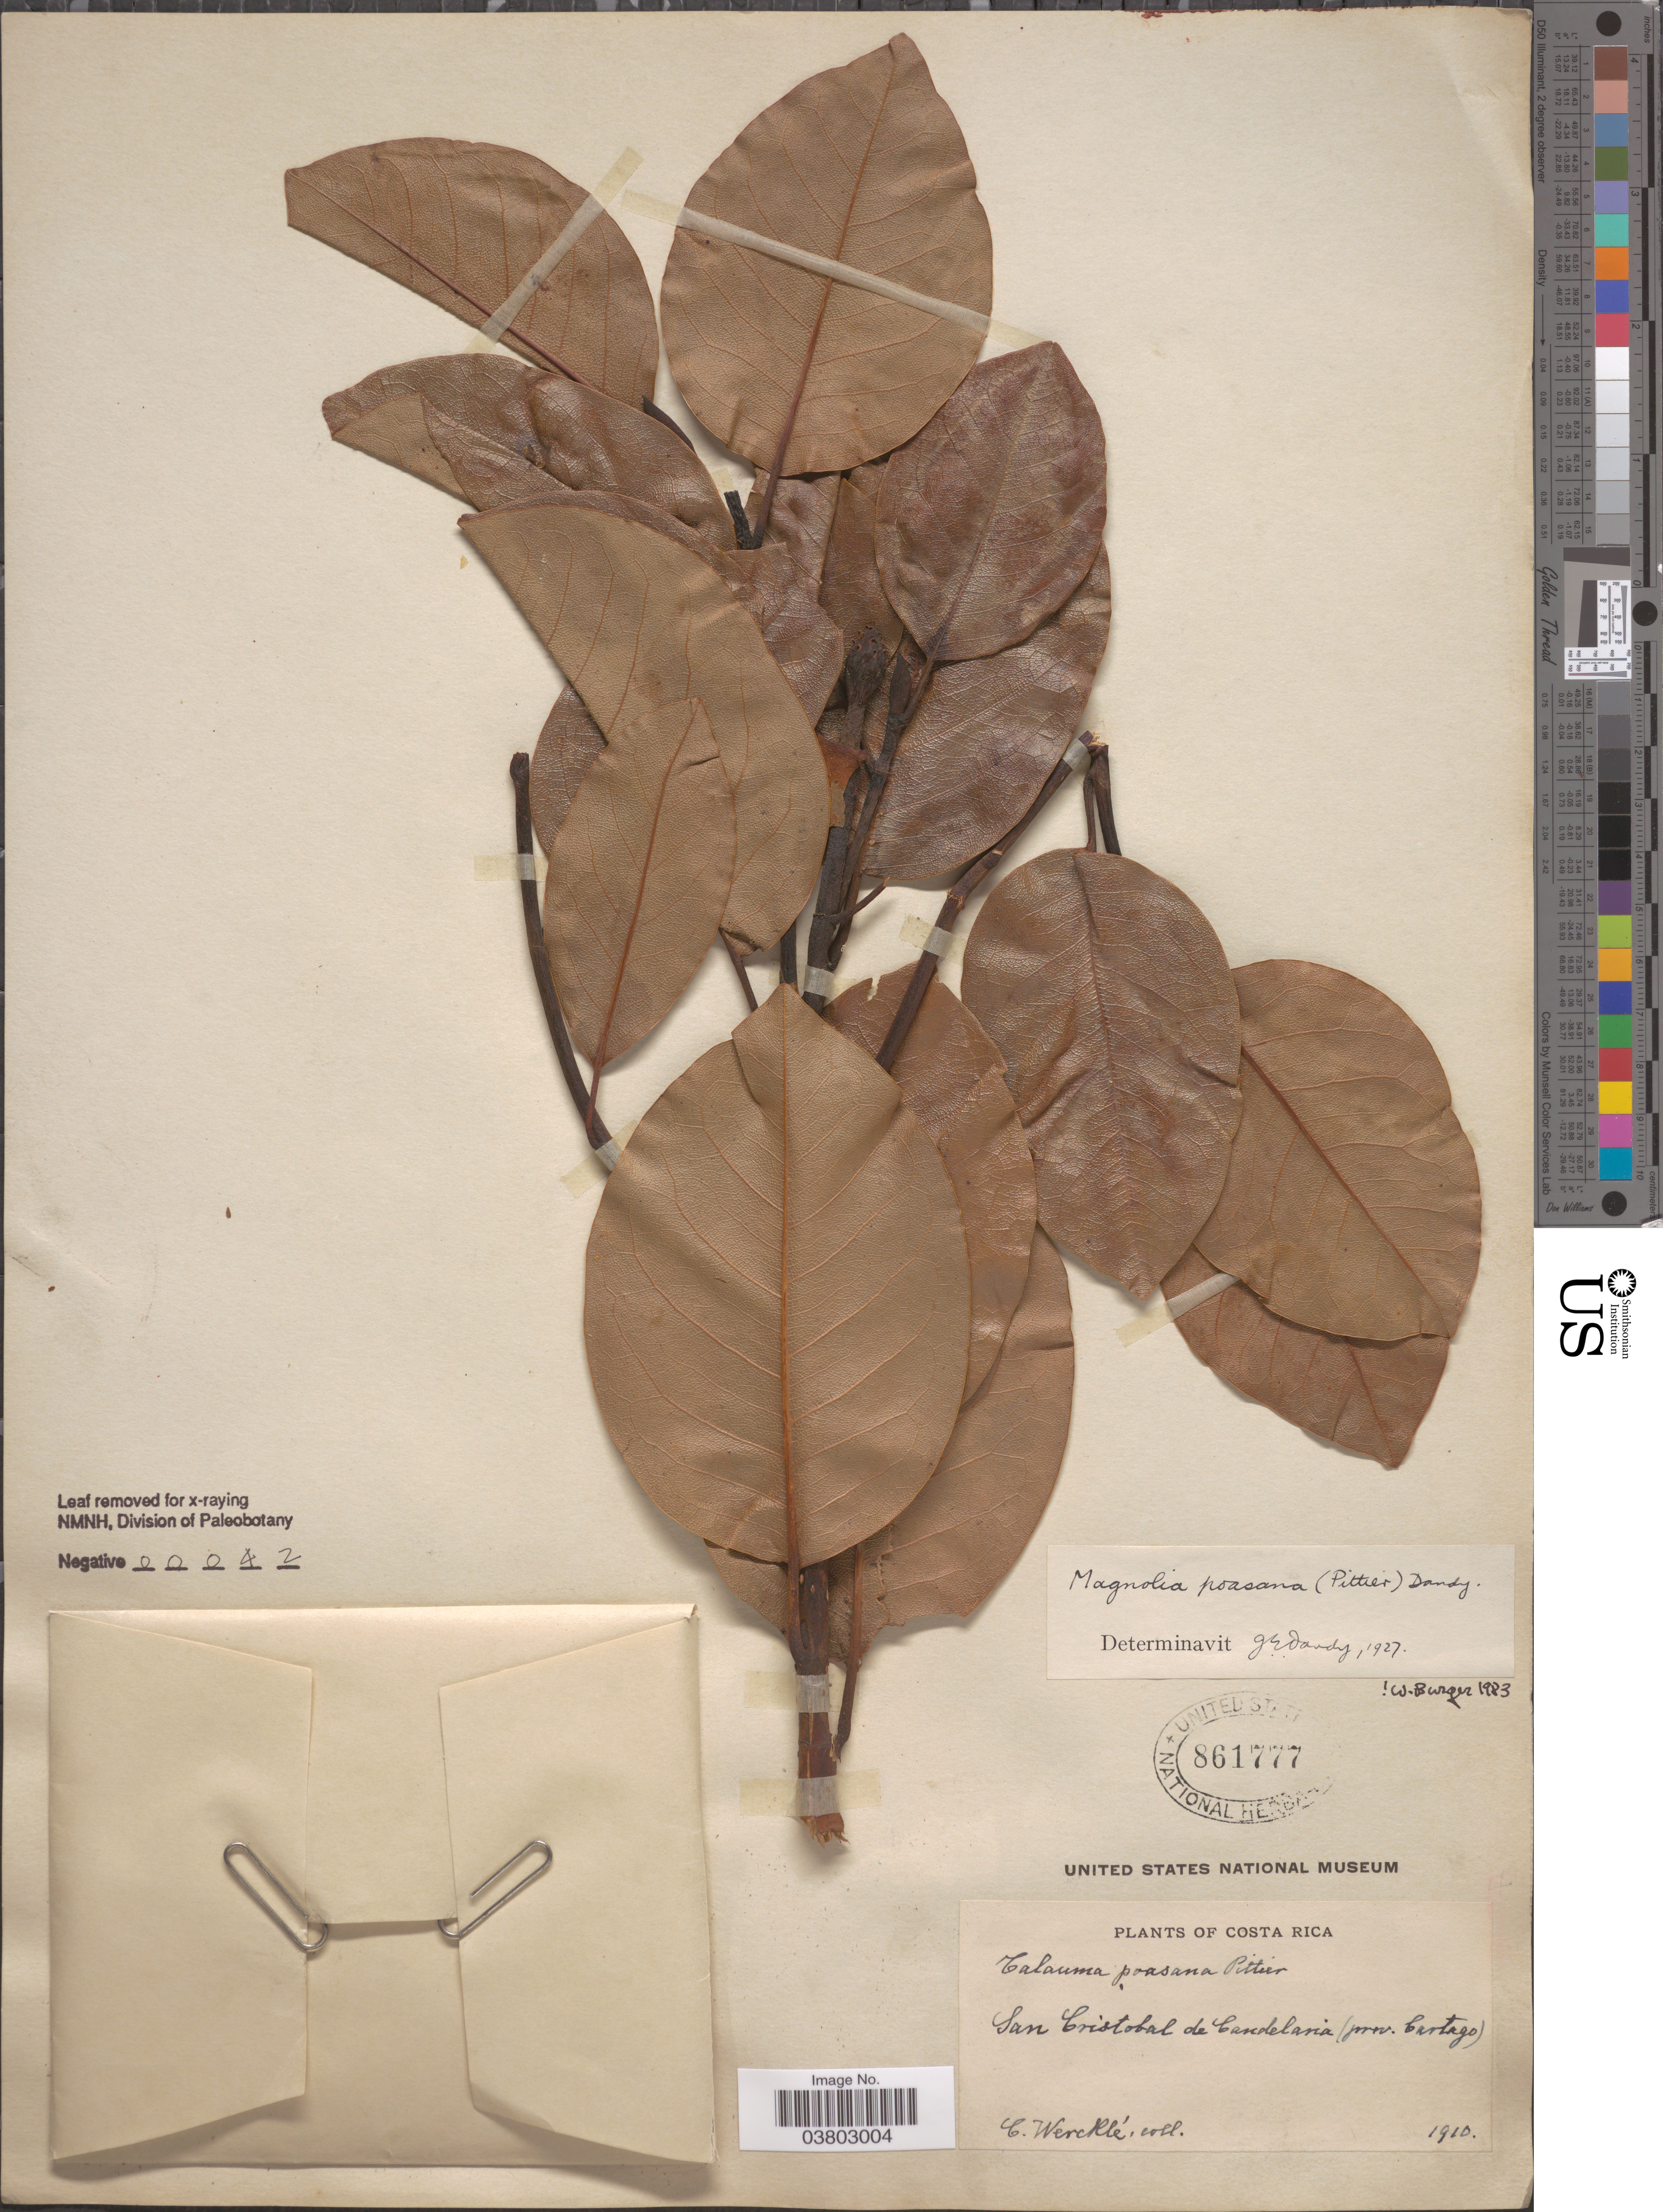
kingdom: Plantae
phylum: Tracheophyta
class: Magnoliopsida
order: Magnoliales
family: Magnoliaceae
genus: Magnolia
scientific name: Magnolia poasana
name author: Dandy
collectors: C. Wercklé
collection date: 1910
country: Costa Rica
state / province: Cartago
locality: San Cristobal de Candelaria.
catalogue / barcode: US 861777